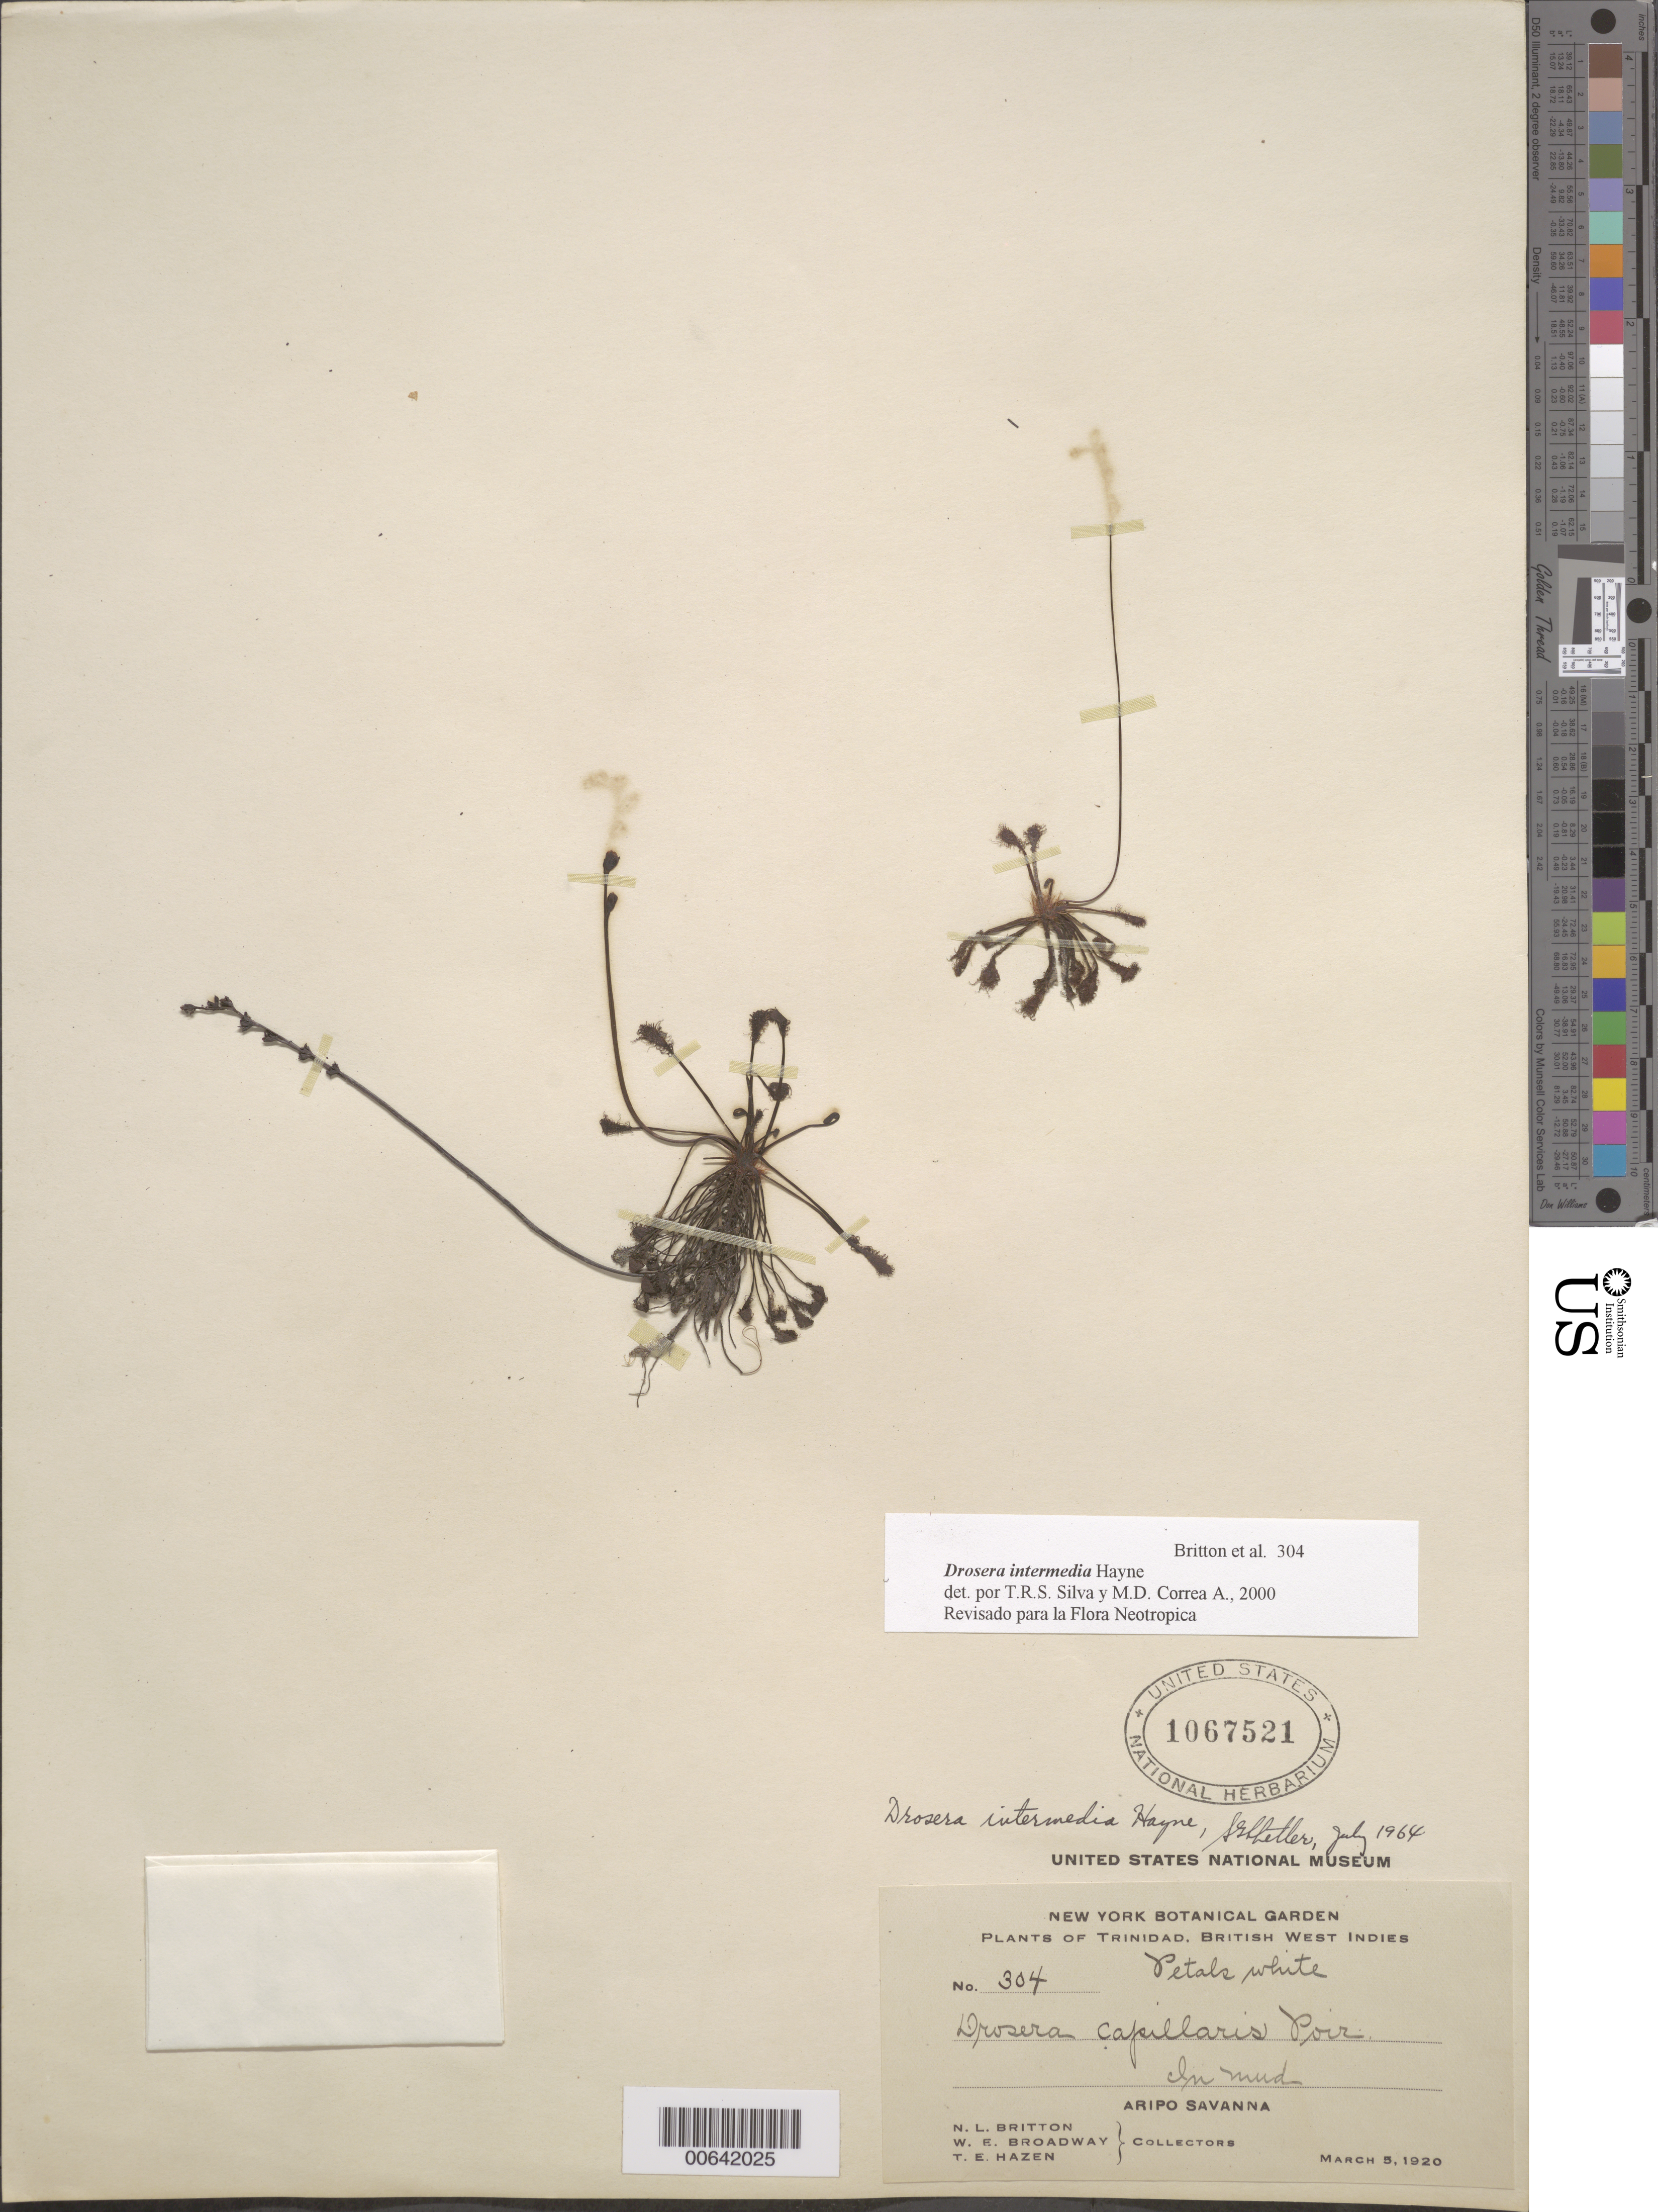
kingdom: Plantae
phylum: Tracheophyta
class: Magnoliopsida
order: Caryophyllales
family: Droseraceae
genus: Drosera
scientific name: Drosera intermedia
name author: Hayne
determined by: Shetler, Stanwyn G., (US), NMNH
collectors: N. Britton, W. E. Broadway & T. E. Hazen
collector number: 304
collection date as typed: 05 Mar 1920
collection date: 1920-03-05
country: Trinidad and Tobago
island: Trinidad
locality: Aripo savanna.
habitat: In mud.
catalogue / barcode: US 1067521